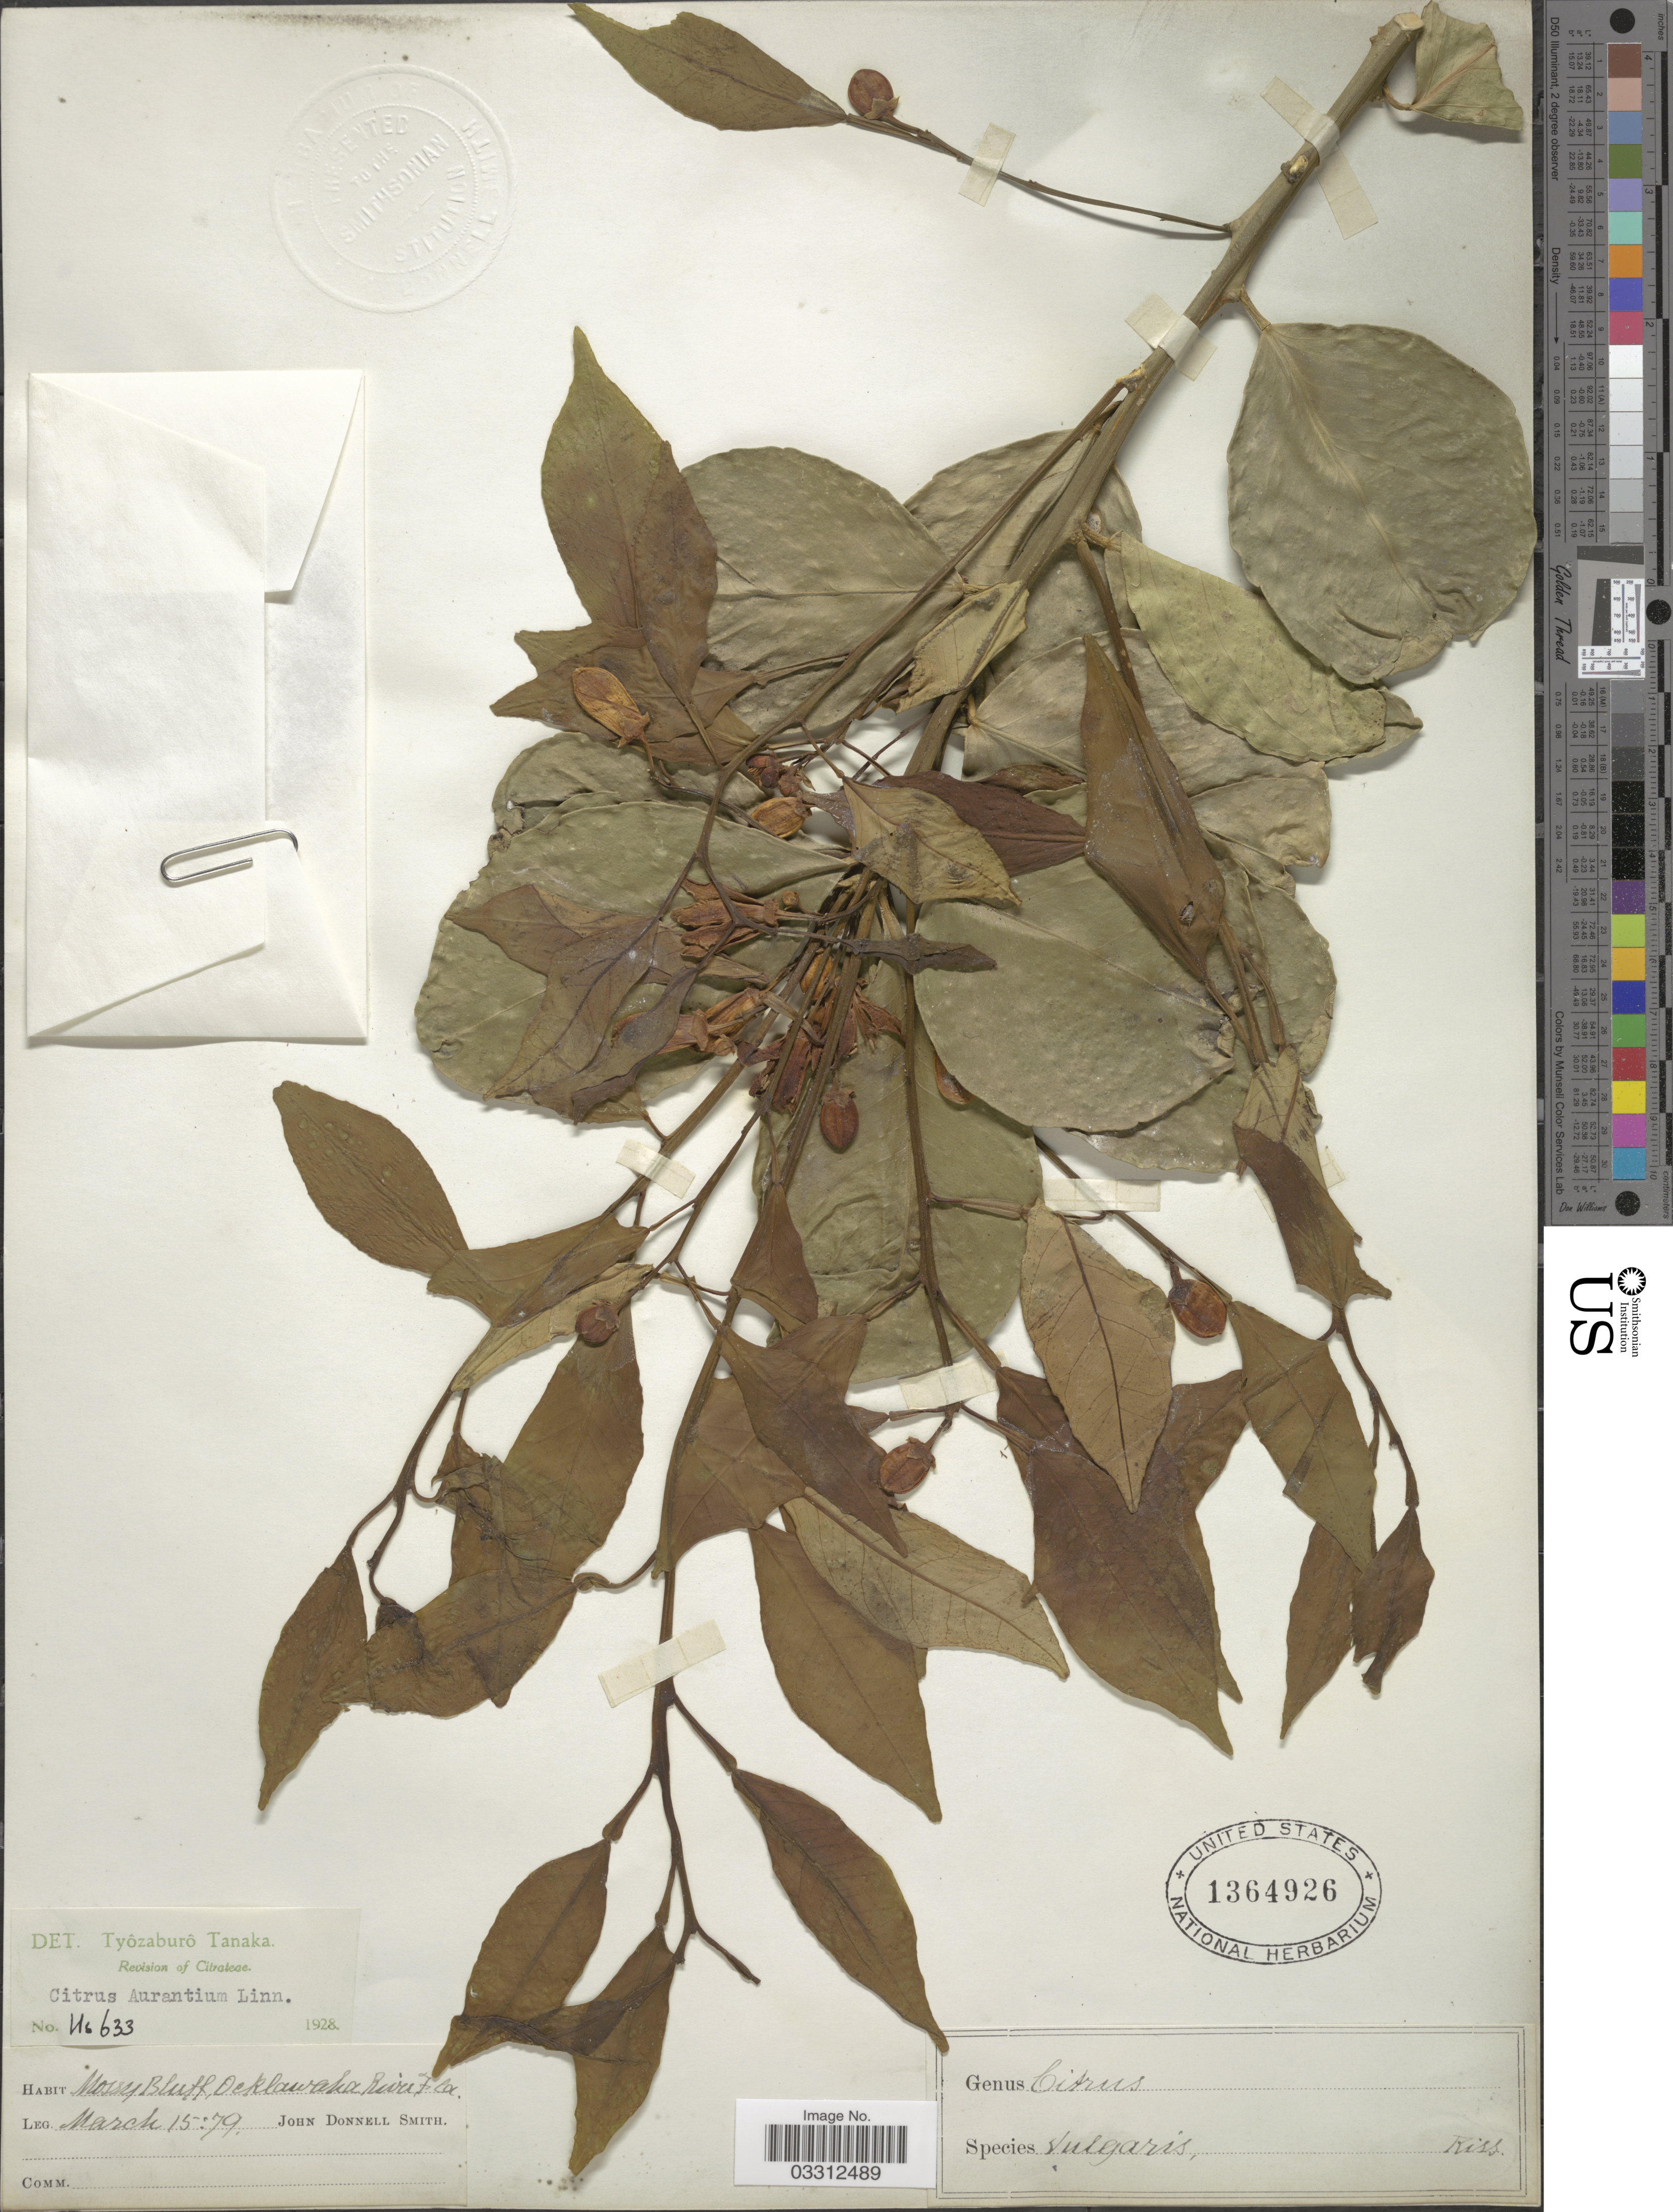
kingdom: Plantae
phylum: Tracheophyta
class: Magnoliopsida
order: Sapindales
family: Rutaceae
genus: Citrus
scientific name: Citrus x aurantium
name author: L.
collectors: J. Donnell Smith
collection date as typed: Transcribed d/m/y: 15/3/79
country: United States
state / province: Florida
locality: Mossy Bluff, Ocklawaka River, Fla.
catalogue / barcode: US 1364926